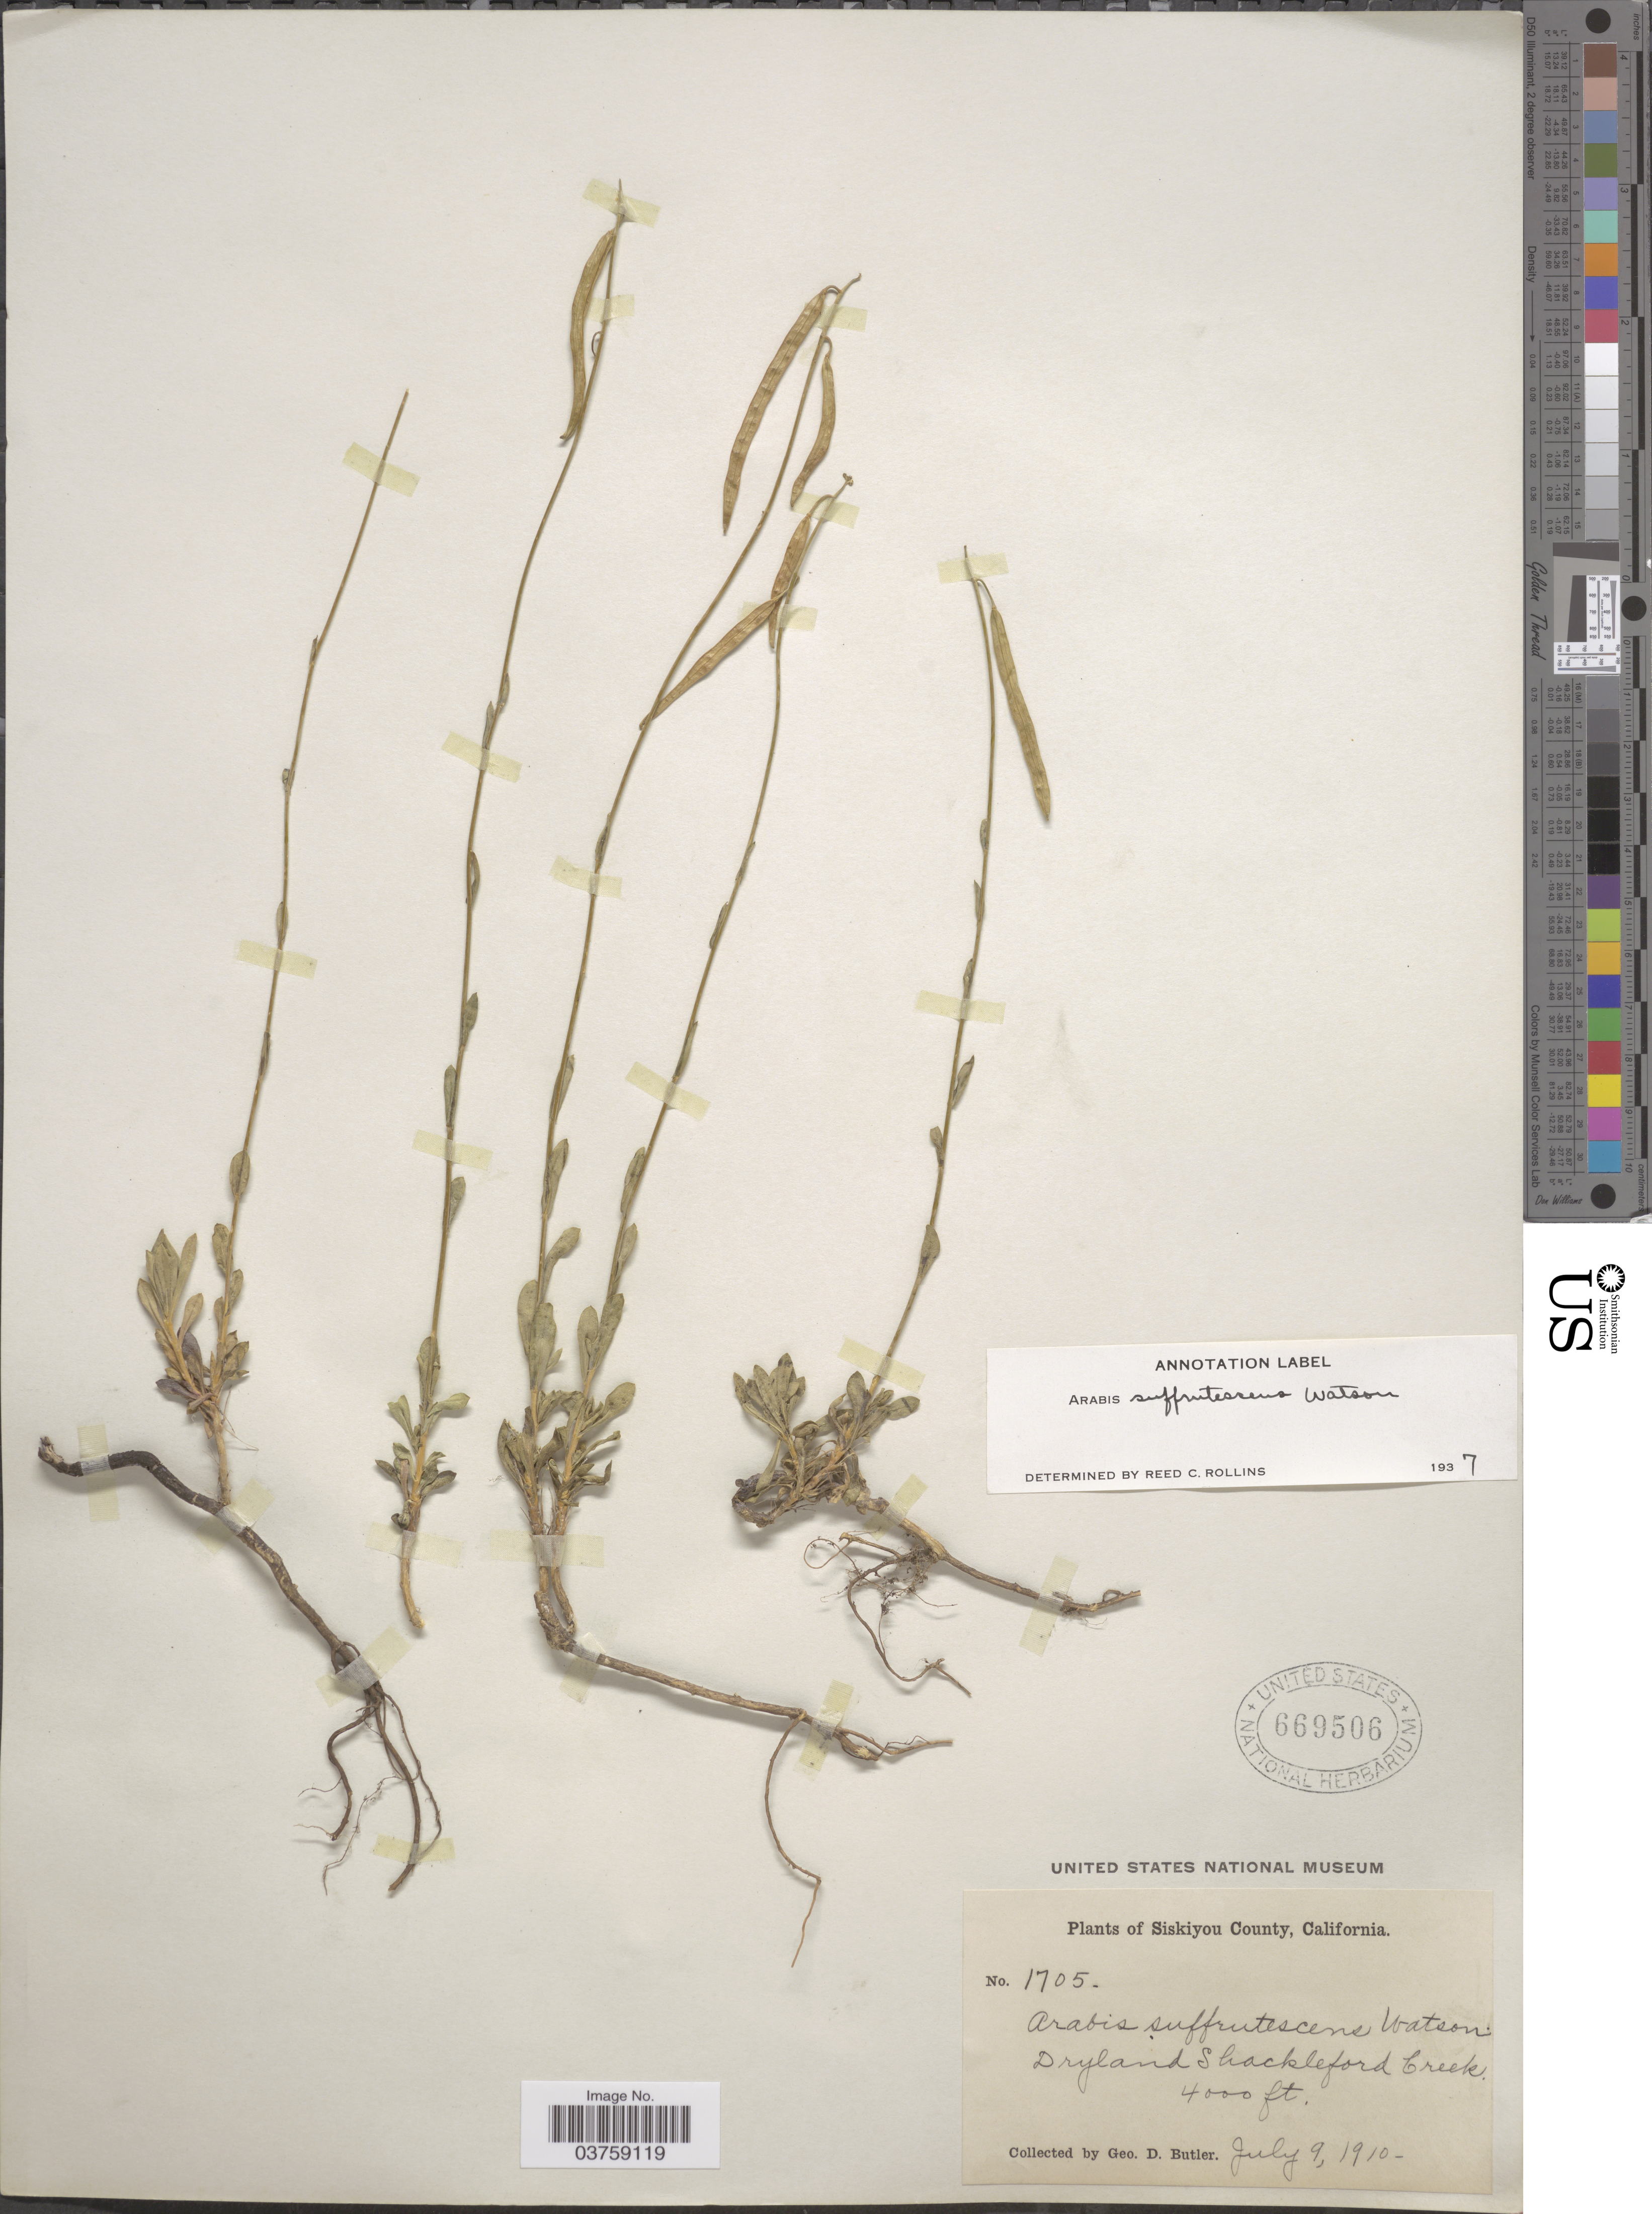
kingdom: Plantae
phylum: Tracheophyta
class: Magnoliopsida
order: Brassicales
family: Brassicaceae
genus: Arabis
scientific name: Arabis suffrutescens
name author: S. Watson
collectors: G. D. Butler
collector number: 1705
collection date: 1910-07-09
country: United States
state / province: California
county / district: Siskiyou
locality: Siskiyou County. Dryland Shackleford Creek.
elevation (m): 1219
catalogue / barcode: US 669506